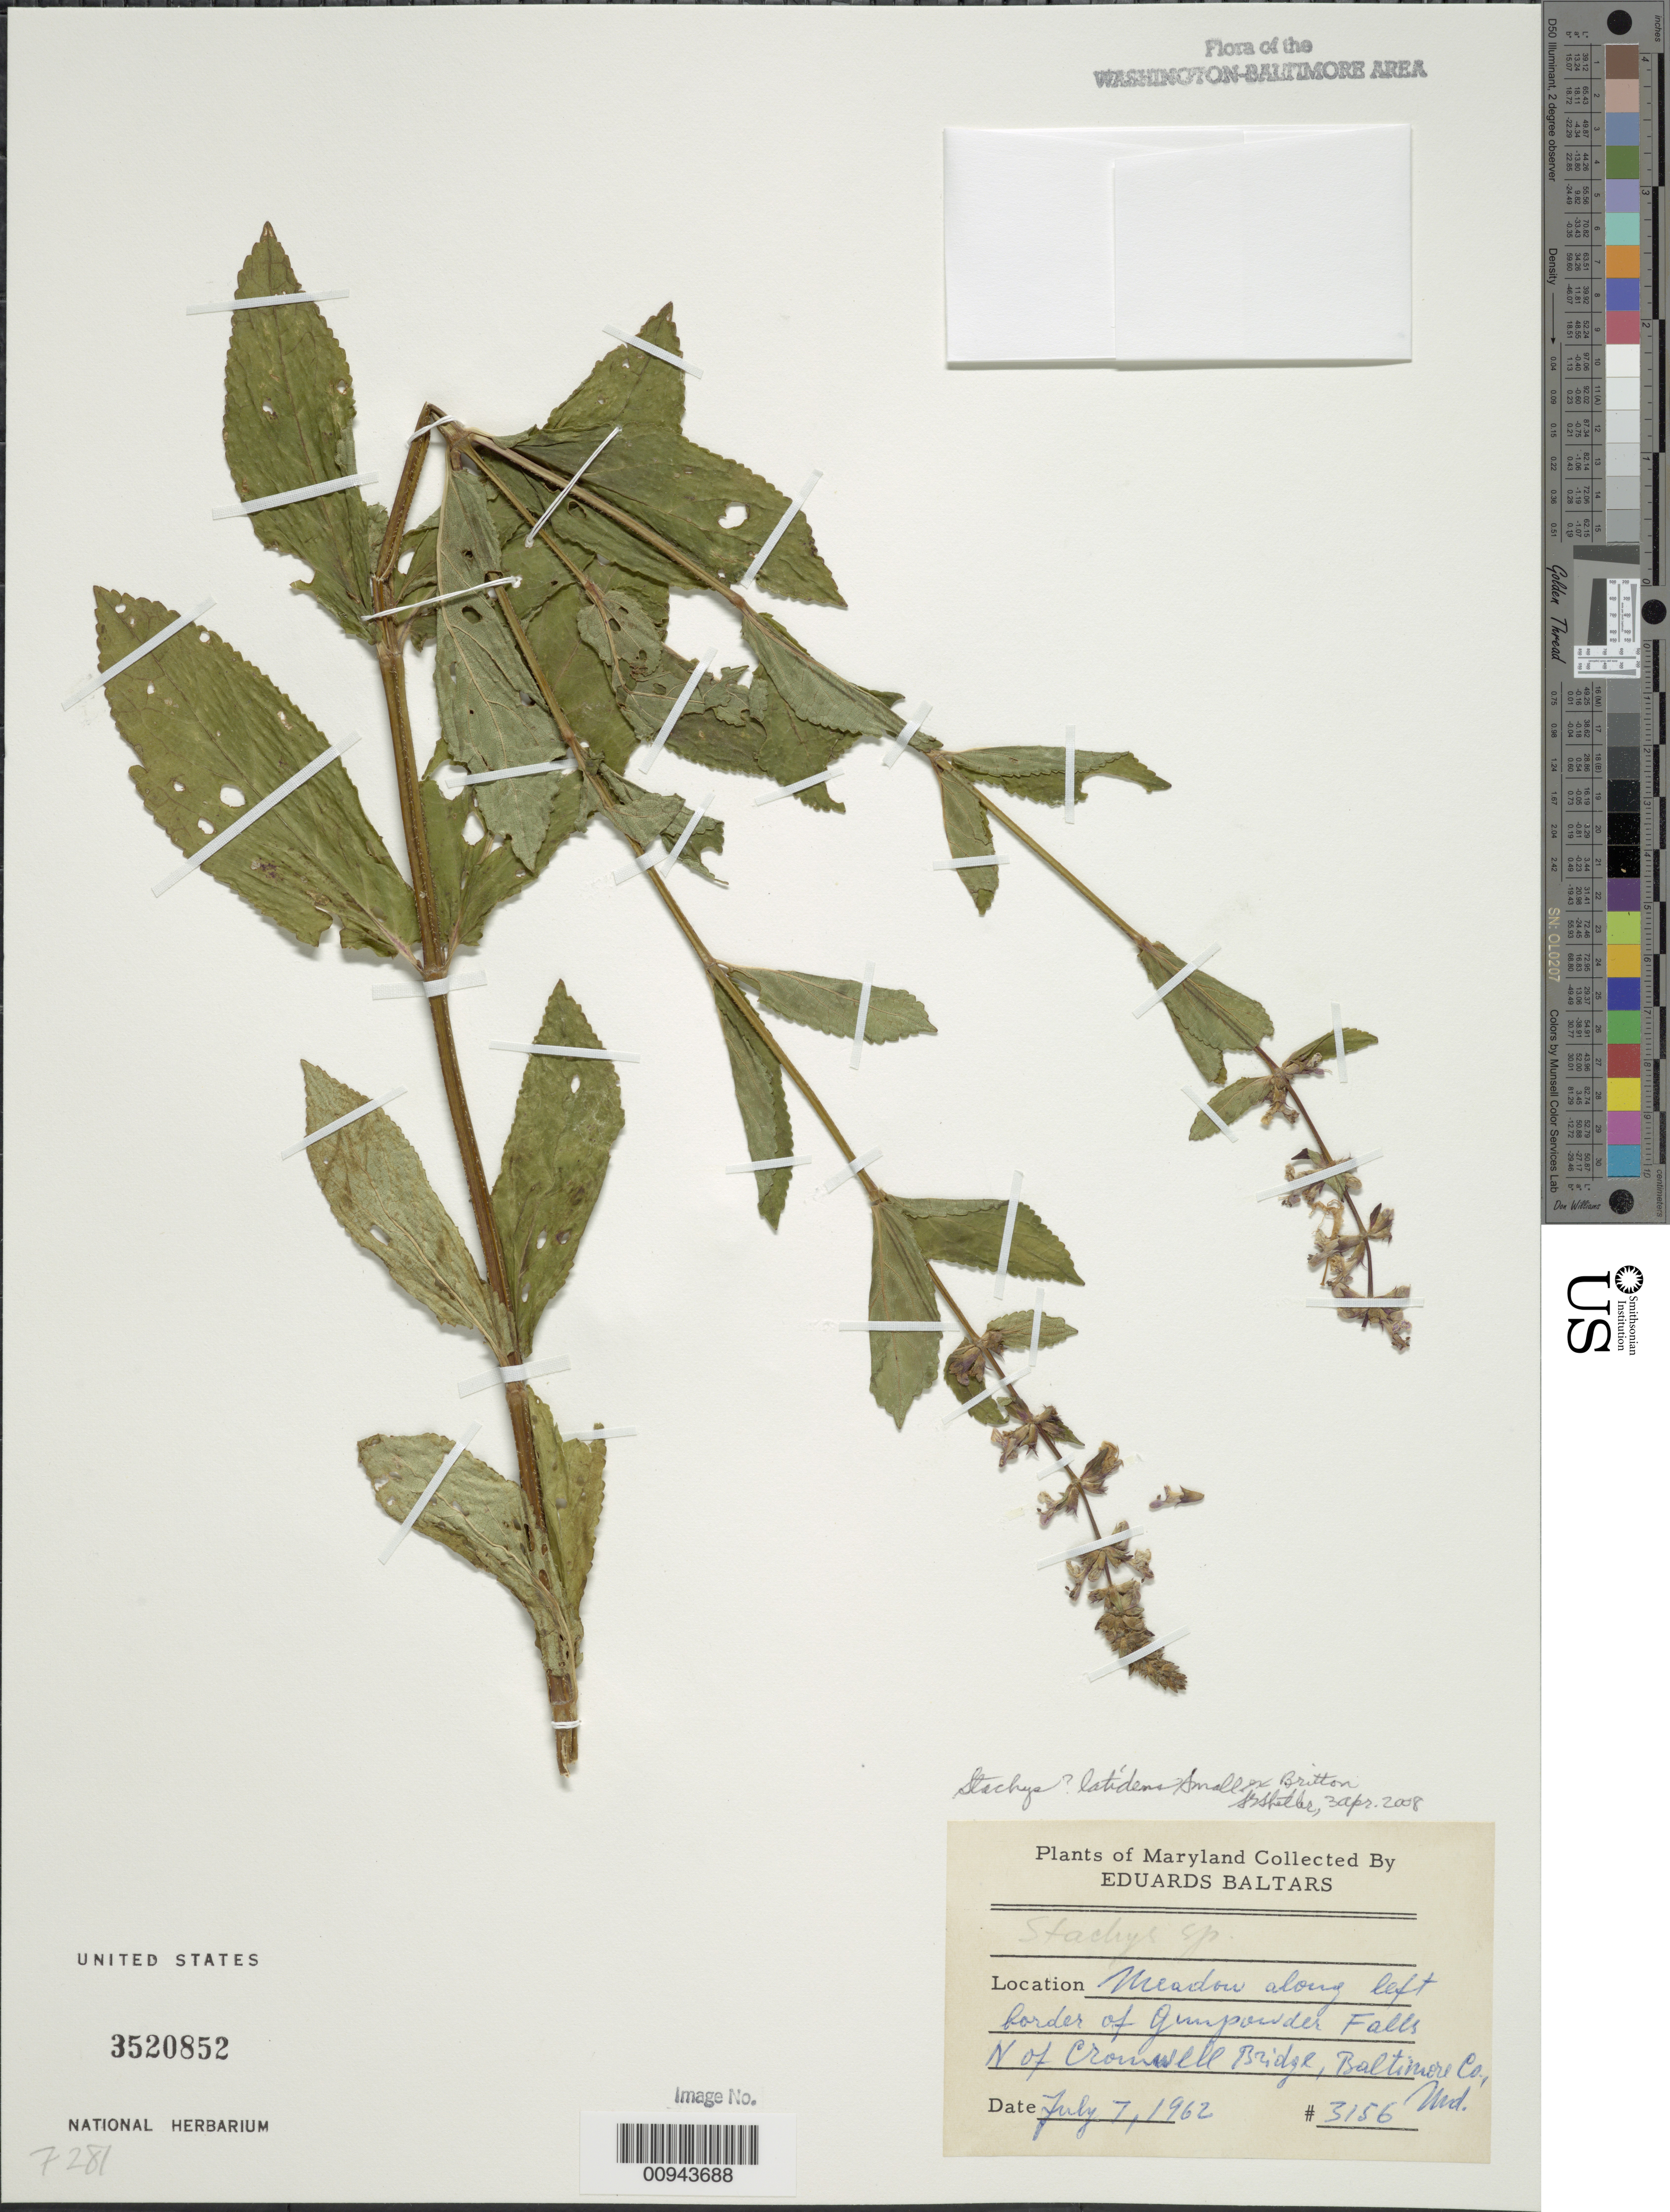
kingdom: Plantae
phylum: Tracheophyta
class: Magnoliopsida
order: Lamiales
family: Lamiaceae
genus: Stachys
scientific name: Stachys latidens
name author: Small in Britton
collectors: E. Baltars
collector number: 3156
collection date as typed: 7 Jul 1962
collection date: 1962-07-07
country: United States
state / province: Maryland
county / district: Baltimore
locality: Along left border of Gunpowder Falls N of Cromwell Bridge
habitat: meadow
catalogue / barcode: US 3520852